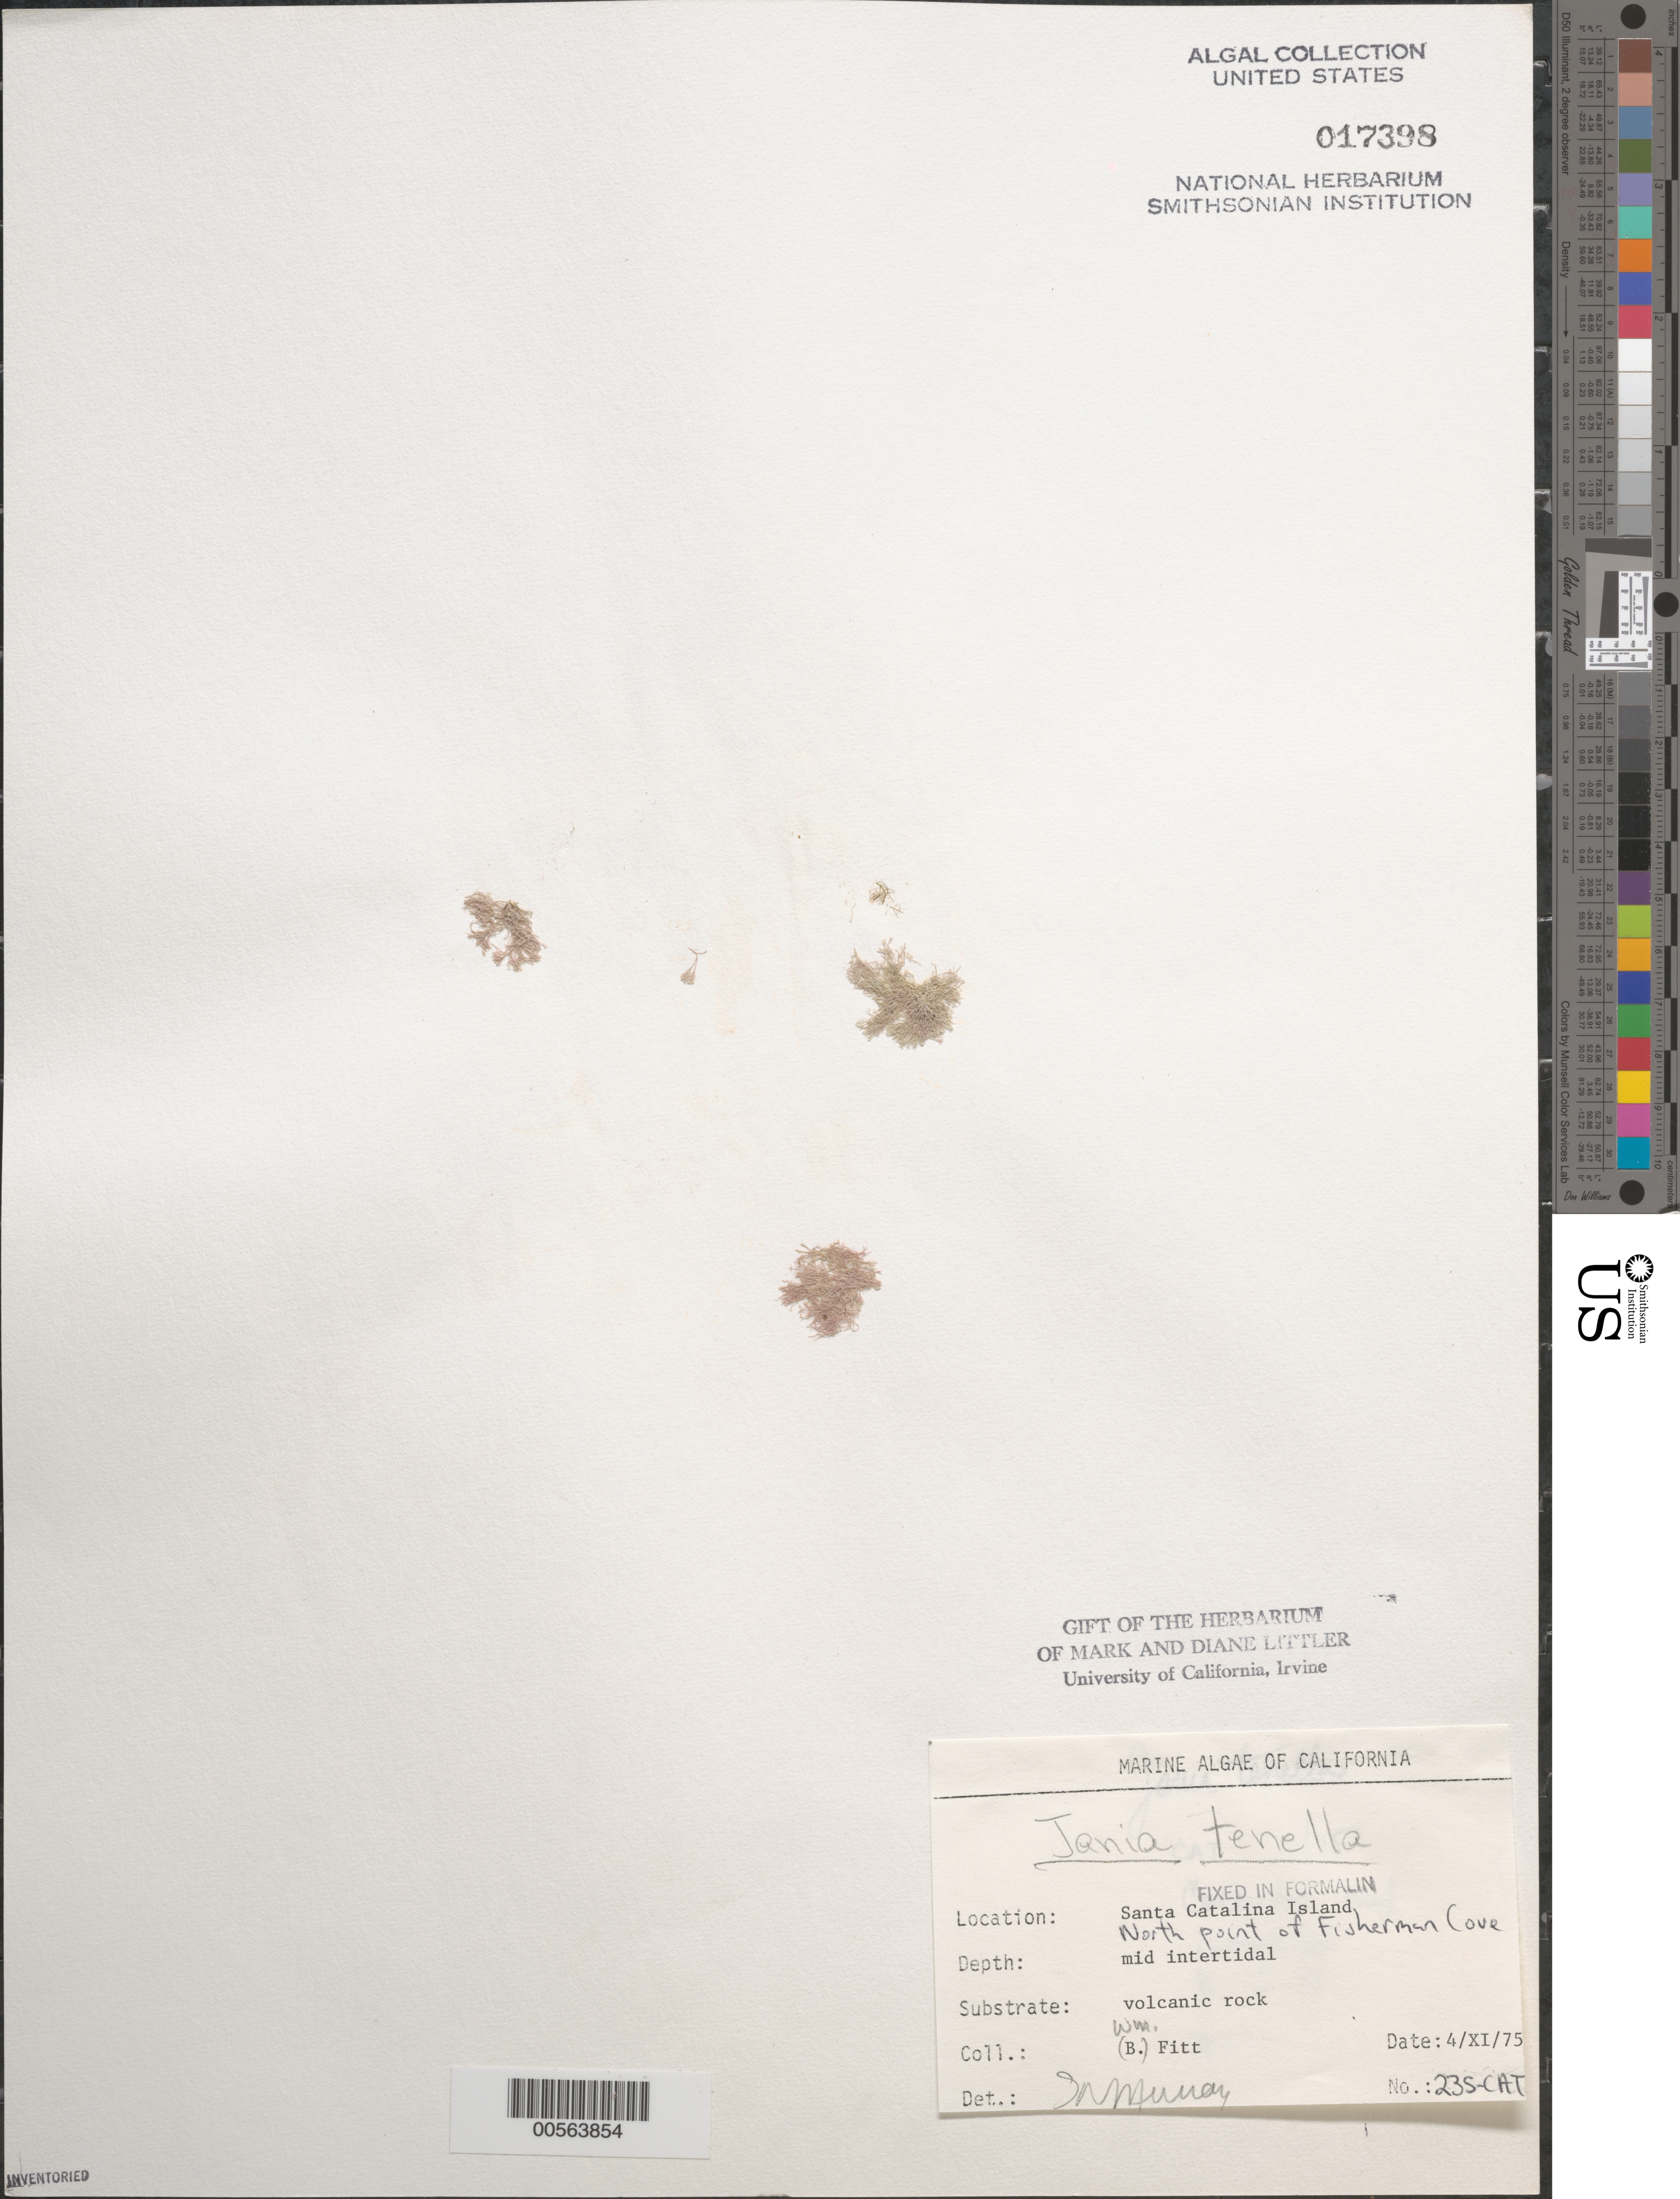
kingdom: Plantae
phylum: Rhodophyta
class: Florideophyceae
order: Corallinales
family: Corallinaceae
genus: Jania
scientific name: Jania tenella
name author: (Kütz.) Grunow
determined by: Murray, S. N.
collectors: W. Fitt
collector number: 235-cat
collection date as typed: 04 Nov 1975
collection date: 1975-11-04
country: United States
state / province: California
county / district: Los Angeles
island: Santa Catalina Island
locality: Fishermen Cove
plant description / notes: BLM-SOCALBIGHT Rocky Intertidal Survey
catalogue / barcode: US 17398